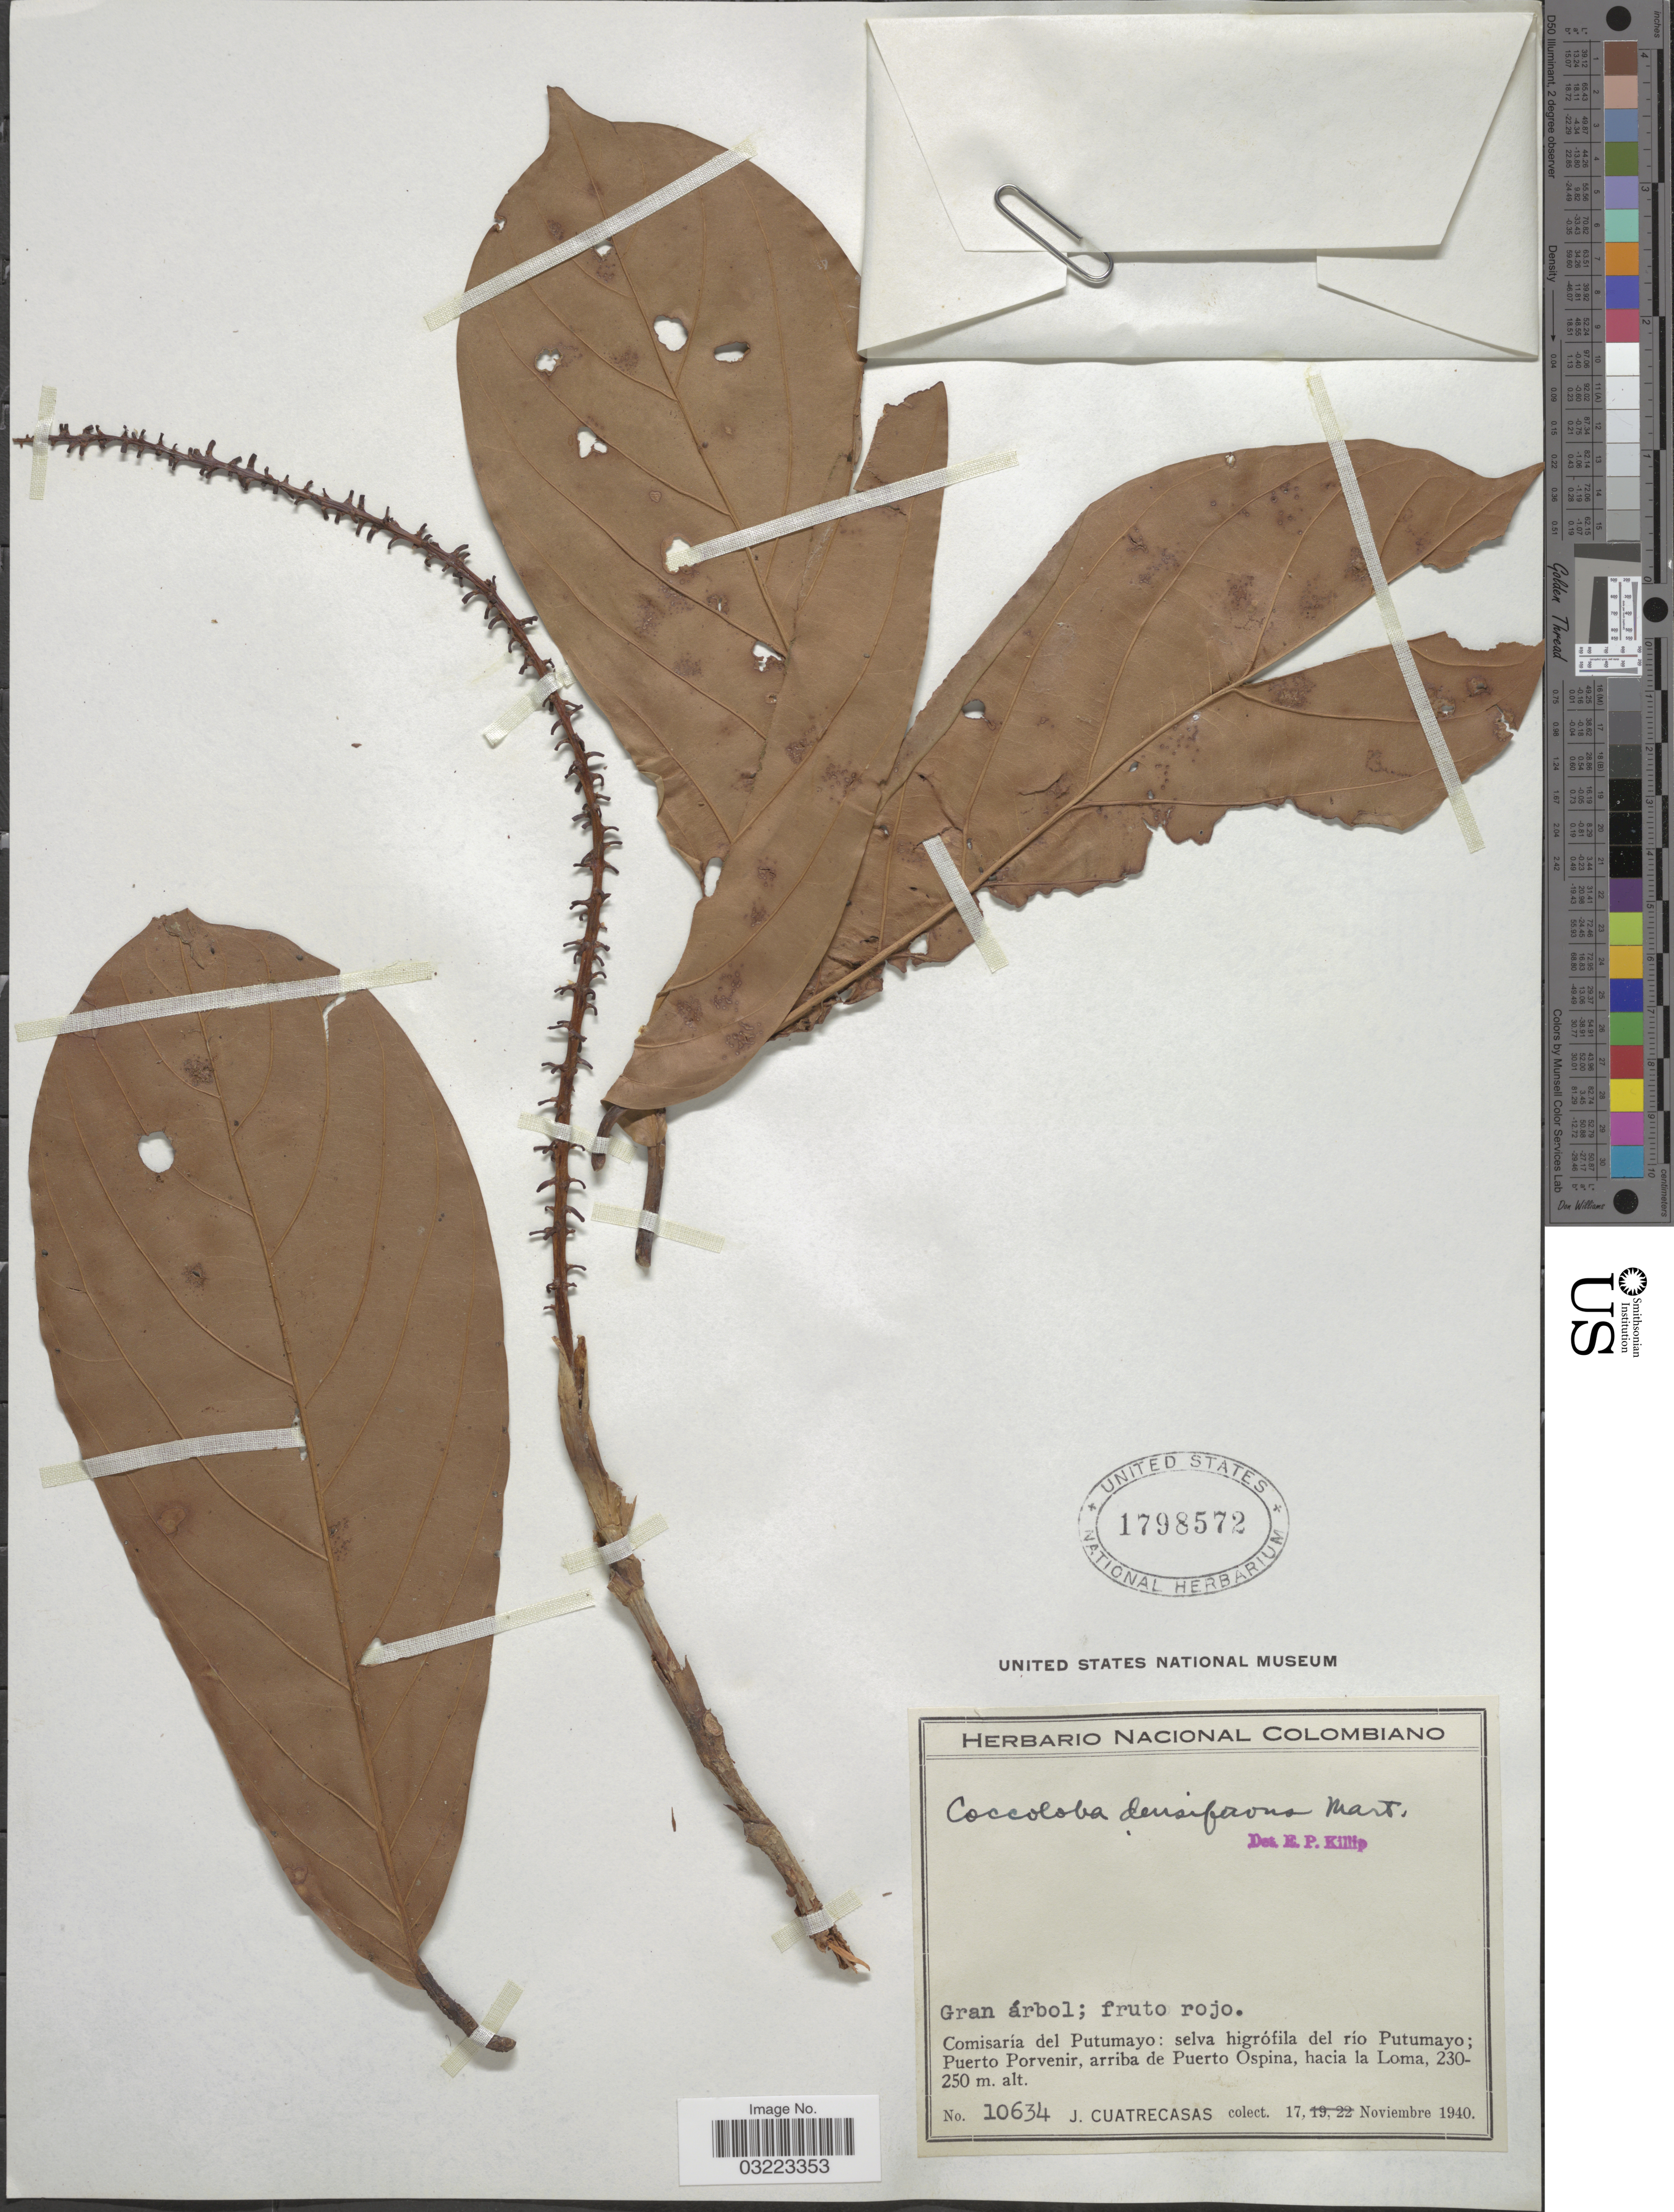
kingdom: Plantae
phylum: Tracheophyta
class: Magnoliopsida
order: Caryophyllales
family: Polygonaceae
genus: Coccoloba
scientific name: Coccoloba densifrons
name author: Mart. ex Meisn.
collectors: J. Cuatrecasas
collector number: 10634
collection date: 1940-11-17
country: Colombia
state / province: Putumayo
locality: Comisaría del Putumayo: selva higrófila del río Putumayo; Puerto Porvenir, arriba de Puerto Ospina, hacia la Loma.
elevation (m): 230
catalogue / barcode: US 1798572